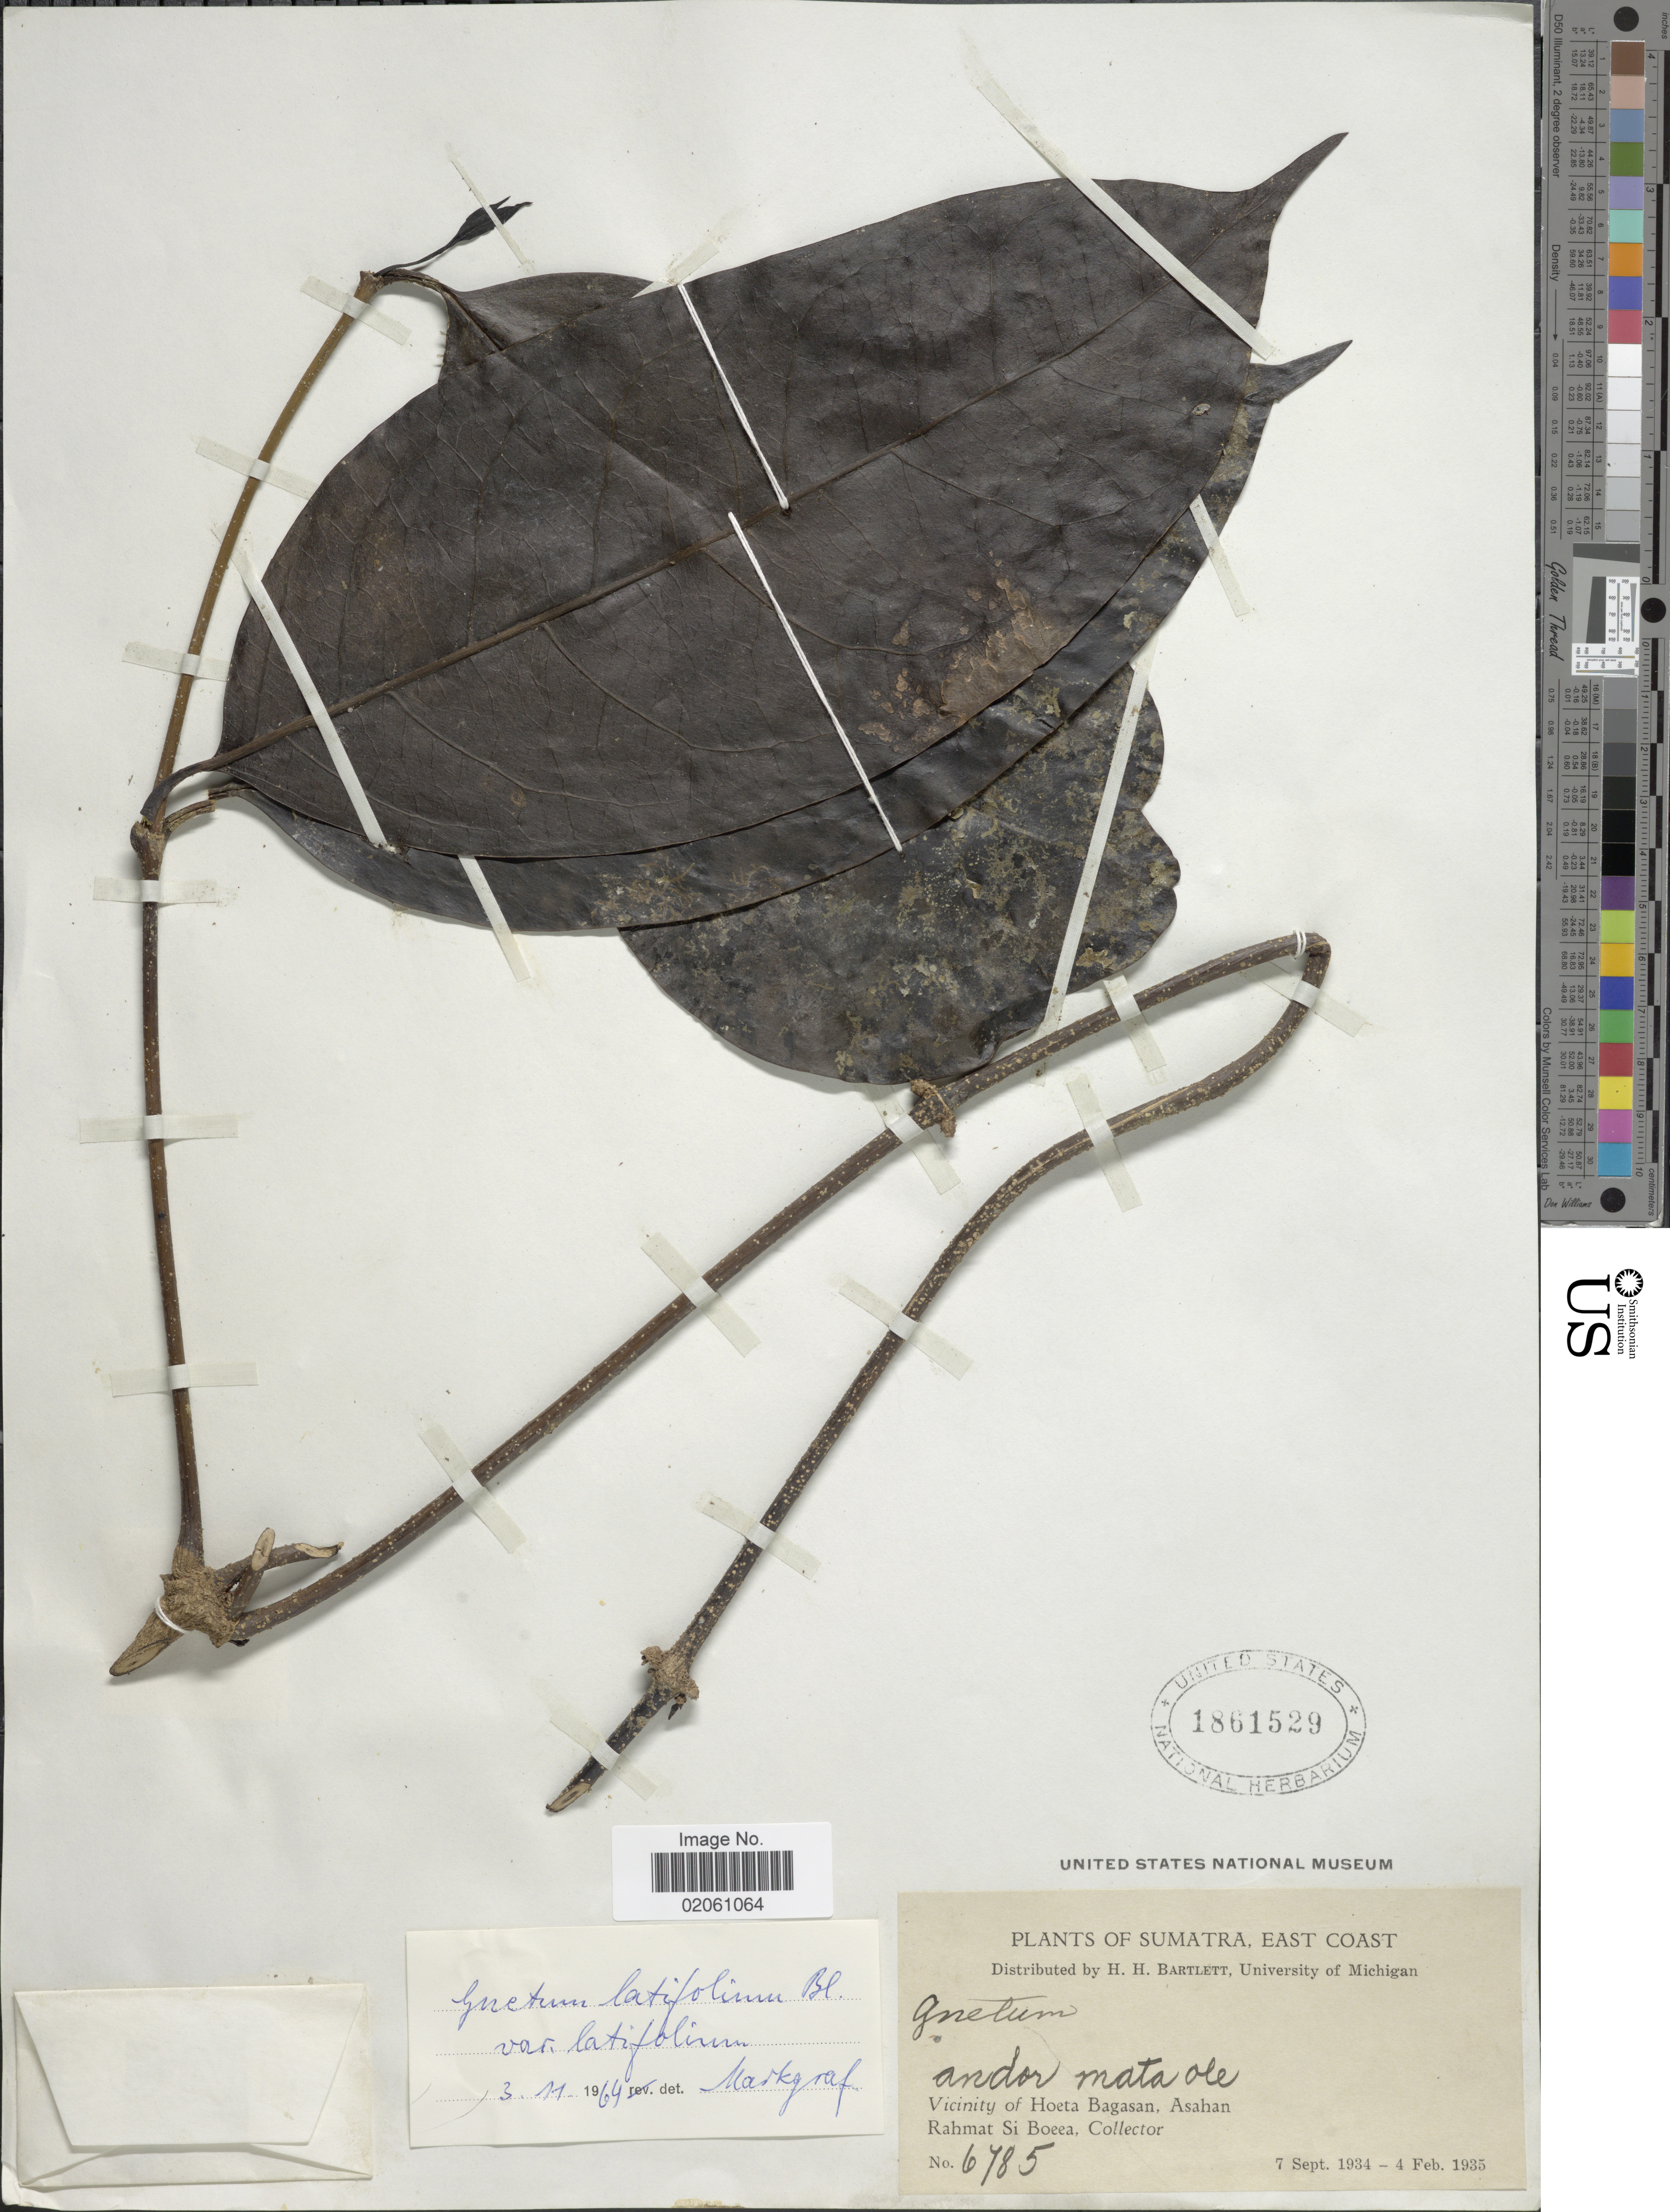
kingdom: Plantae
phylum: Tracheophyta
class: Gnetopsida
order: Gnetales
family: Gnetaceae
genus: Gnetum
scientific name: Gnetum latifolium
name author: Blume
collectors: Rahmat Si Boeea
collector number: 6785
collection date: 1934-09-07/1935-02-04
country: Indonesia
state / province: Sumatra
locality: East Coast, Vicinity of Hoeta Bagasan, Asahan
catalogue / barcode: US 1861529